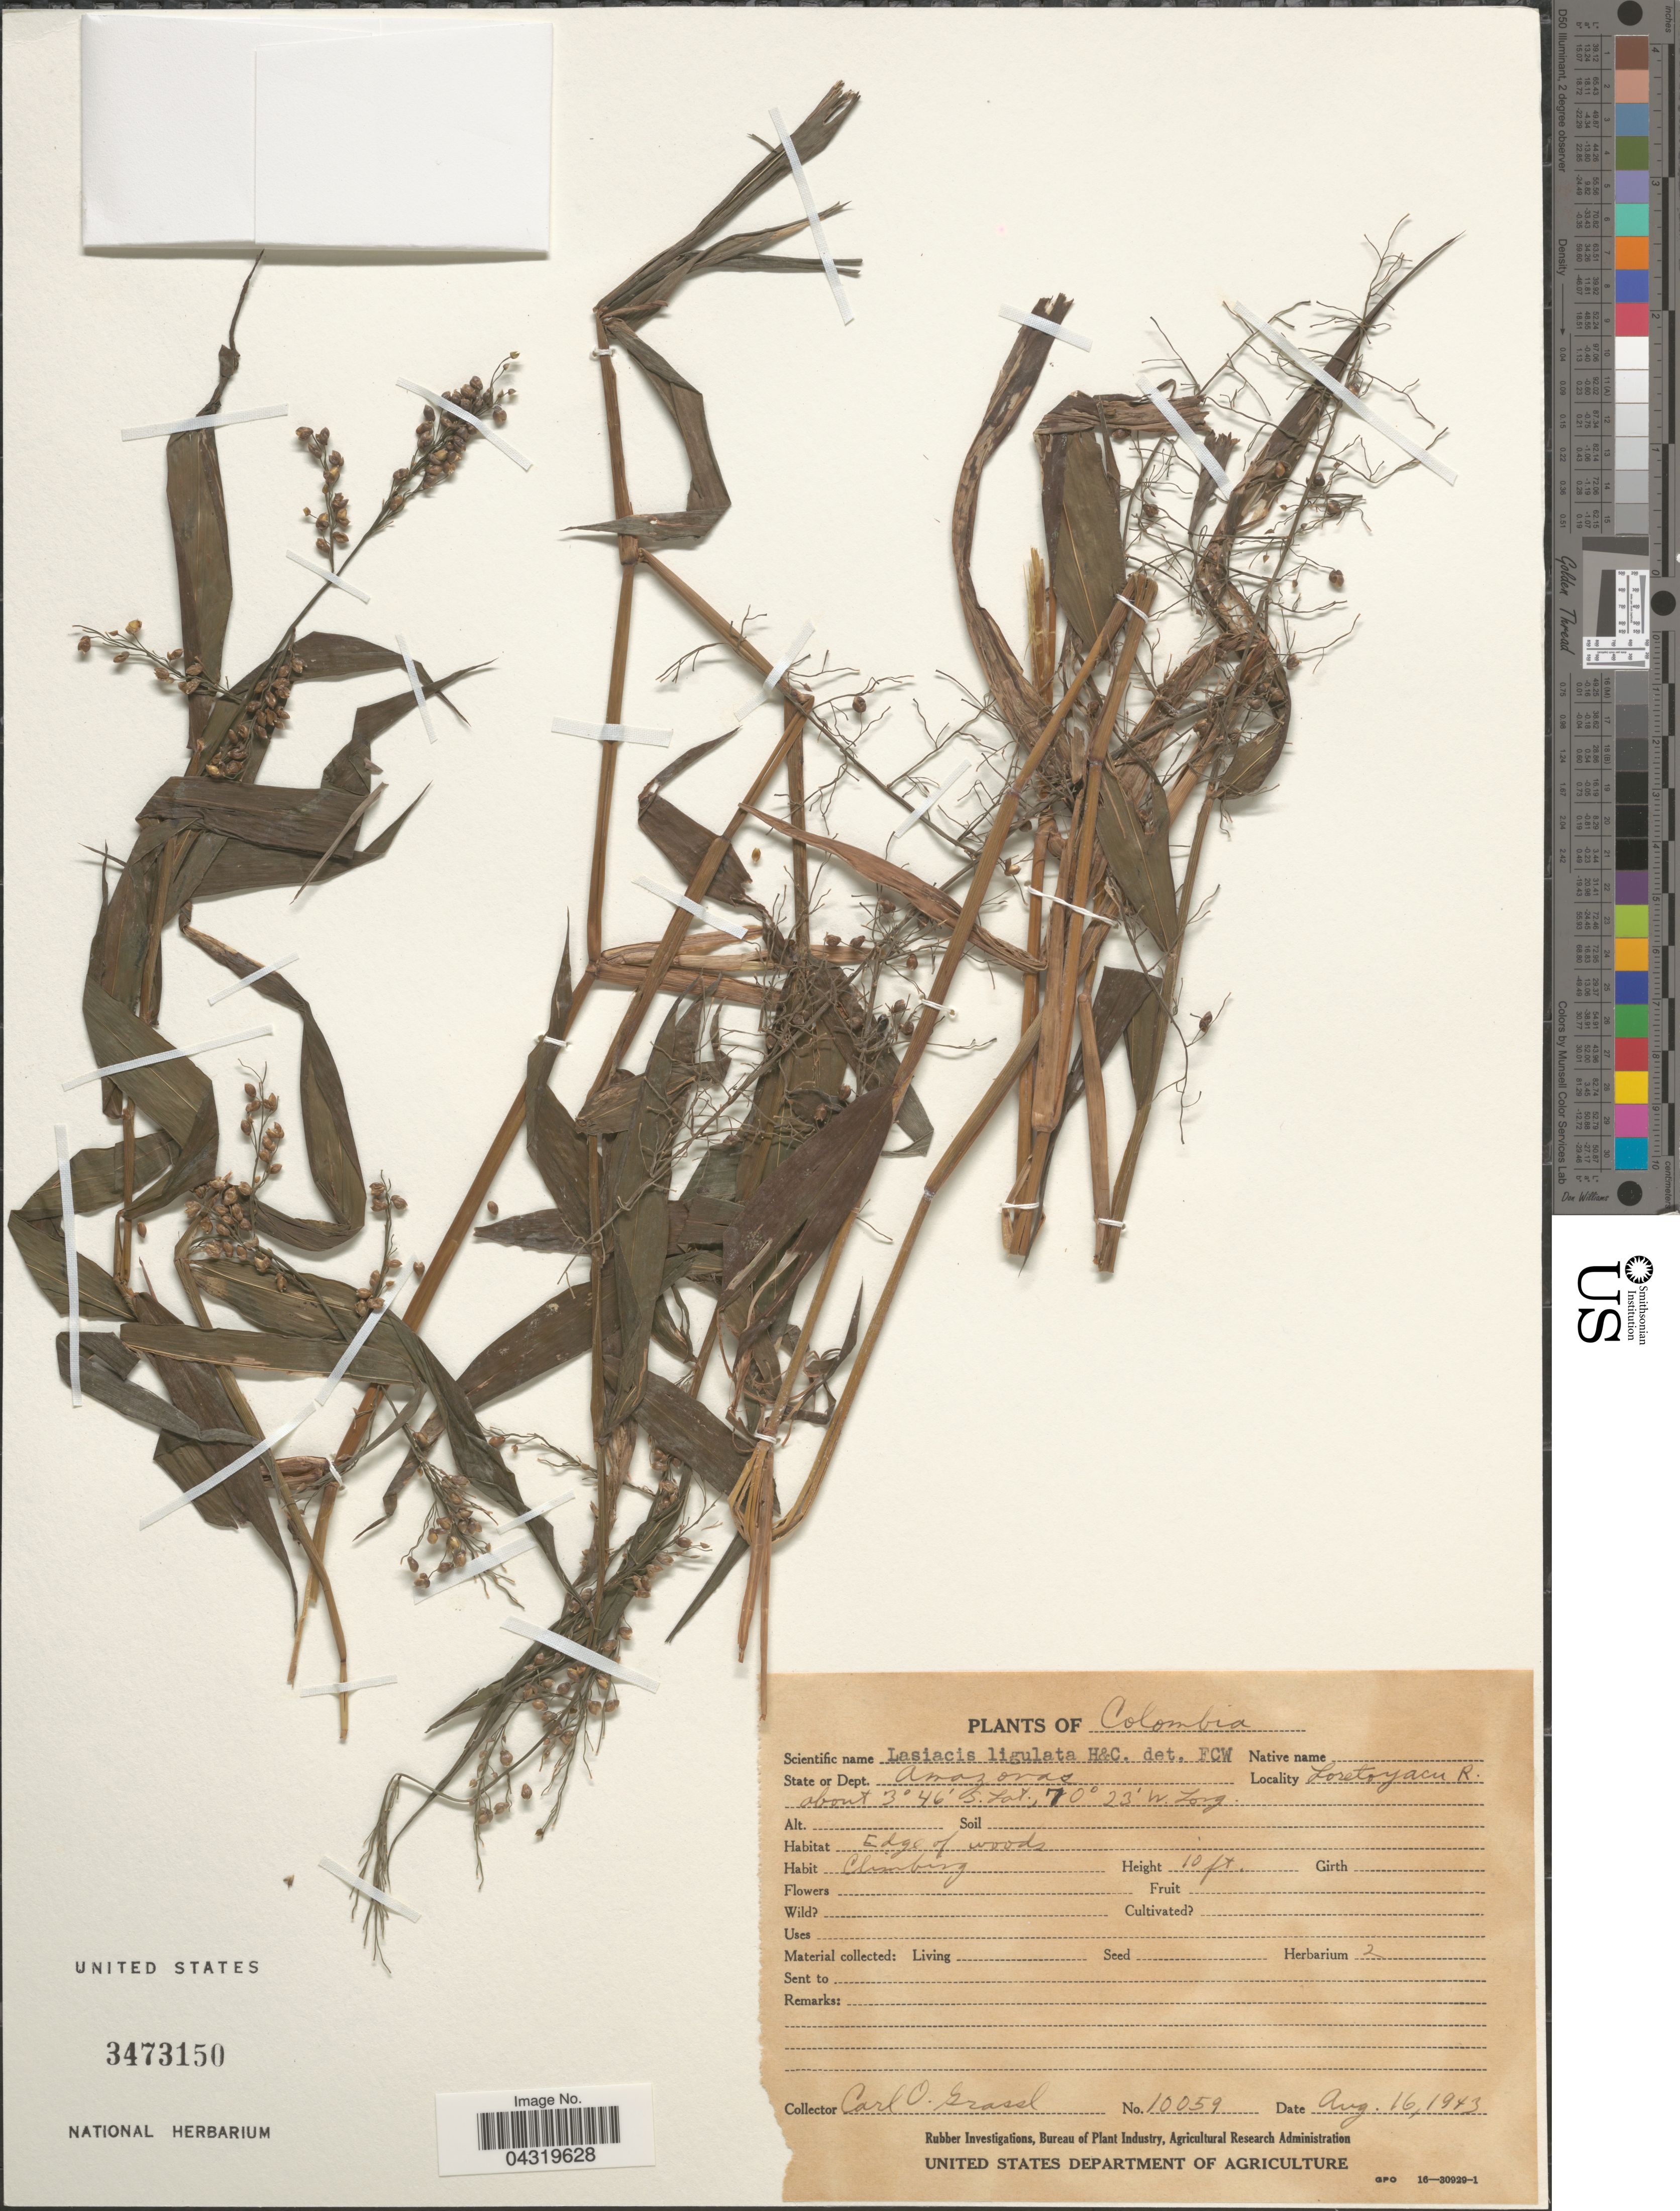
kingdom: Plantae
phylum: Tracheophyta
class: Liliopsida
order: Poales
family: Poaceae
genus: Lasiacis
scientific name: Lasiacis ligulata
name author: Hitchc. & Chase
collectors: C. Grassl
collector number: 10059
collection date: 1943-08-16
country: Colombia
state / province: Amazônas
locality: Dept. Amazonas. Loretoyacu R.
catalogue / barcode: US 3473150